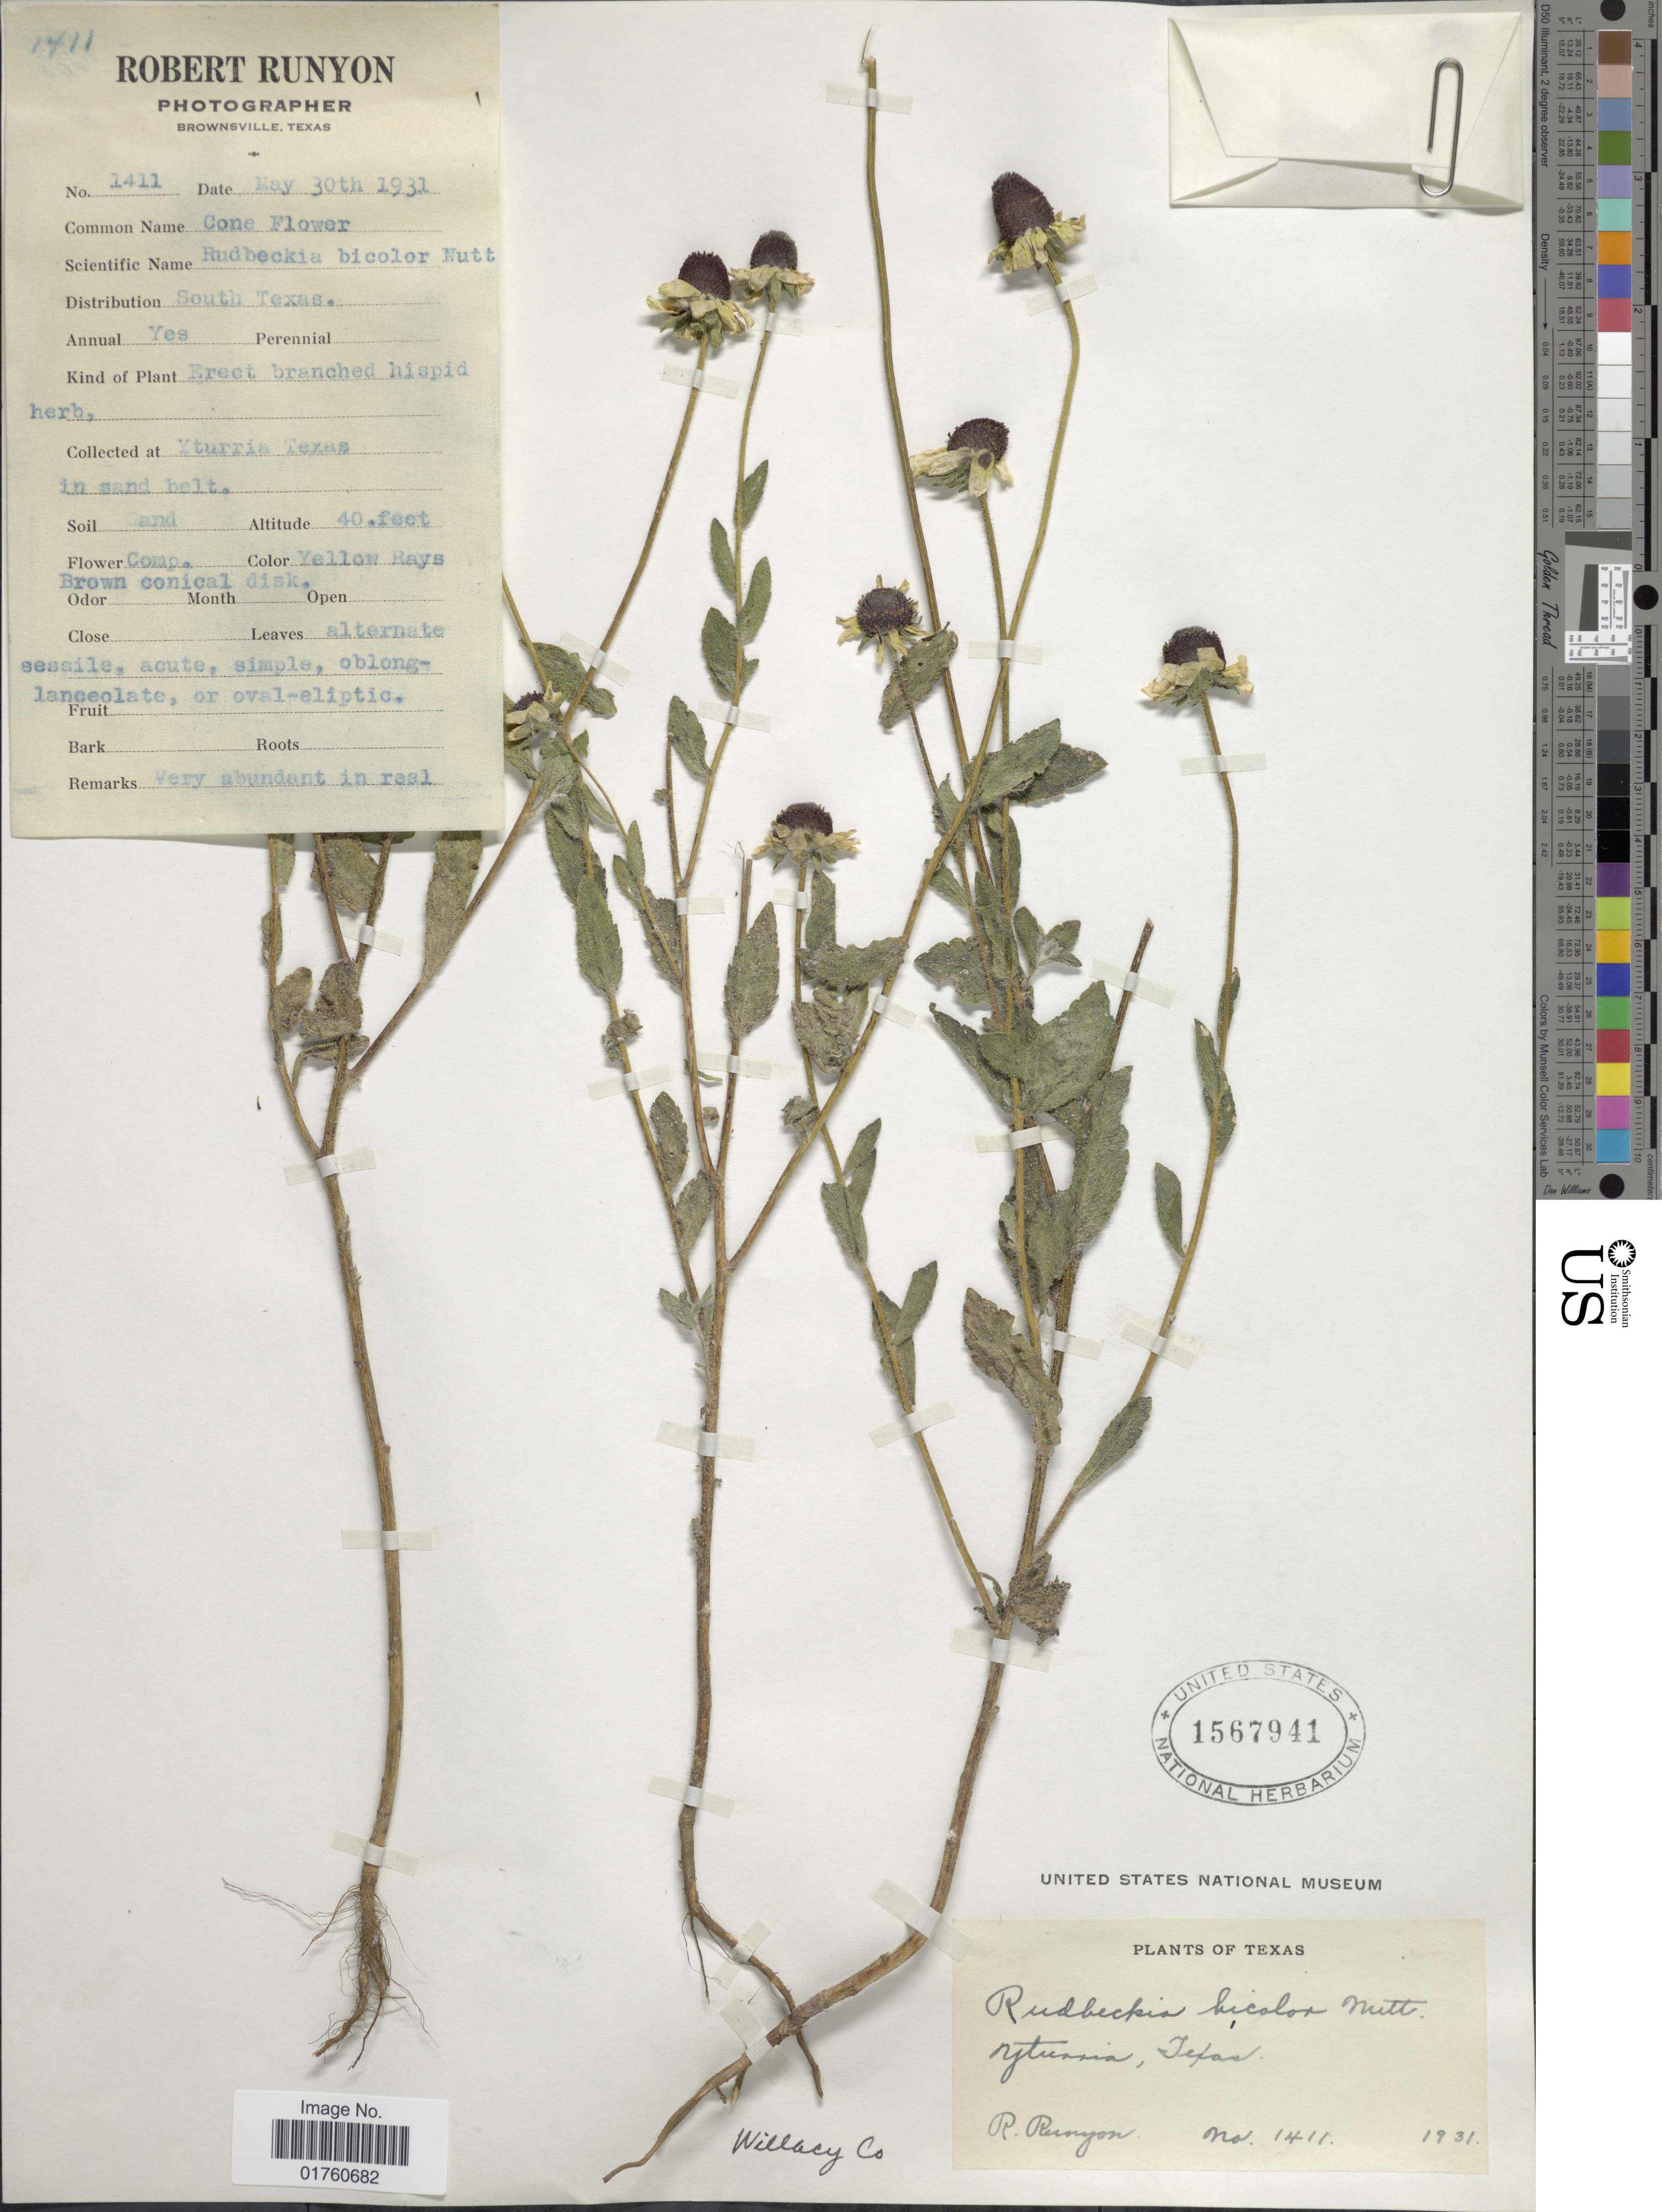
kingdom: Plantae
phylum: Tracheophyta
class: Magnoliopsida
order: Asterales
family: Asteraceae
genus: Rudbeckia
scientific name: Rudbeckia bicolor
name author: Nutt.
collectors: R. Runyon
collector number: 1411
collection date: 1931-05-30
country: United States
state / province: Texas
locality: South Texas, Yturria texas in sand belt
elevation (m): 12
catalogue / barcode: US 1567941